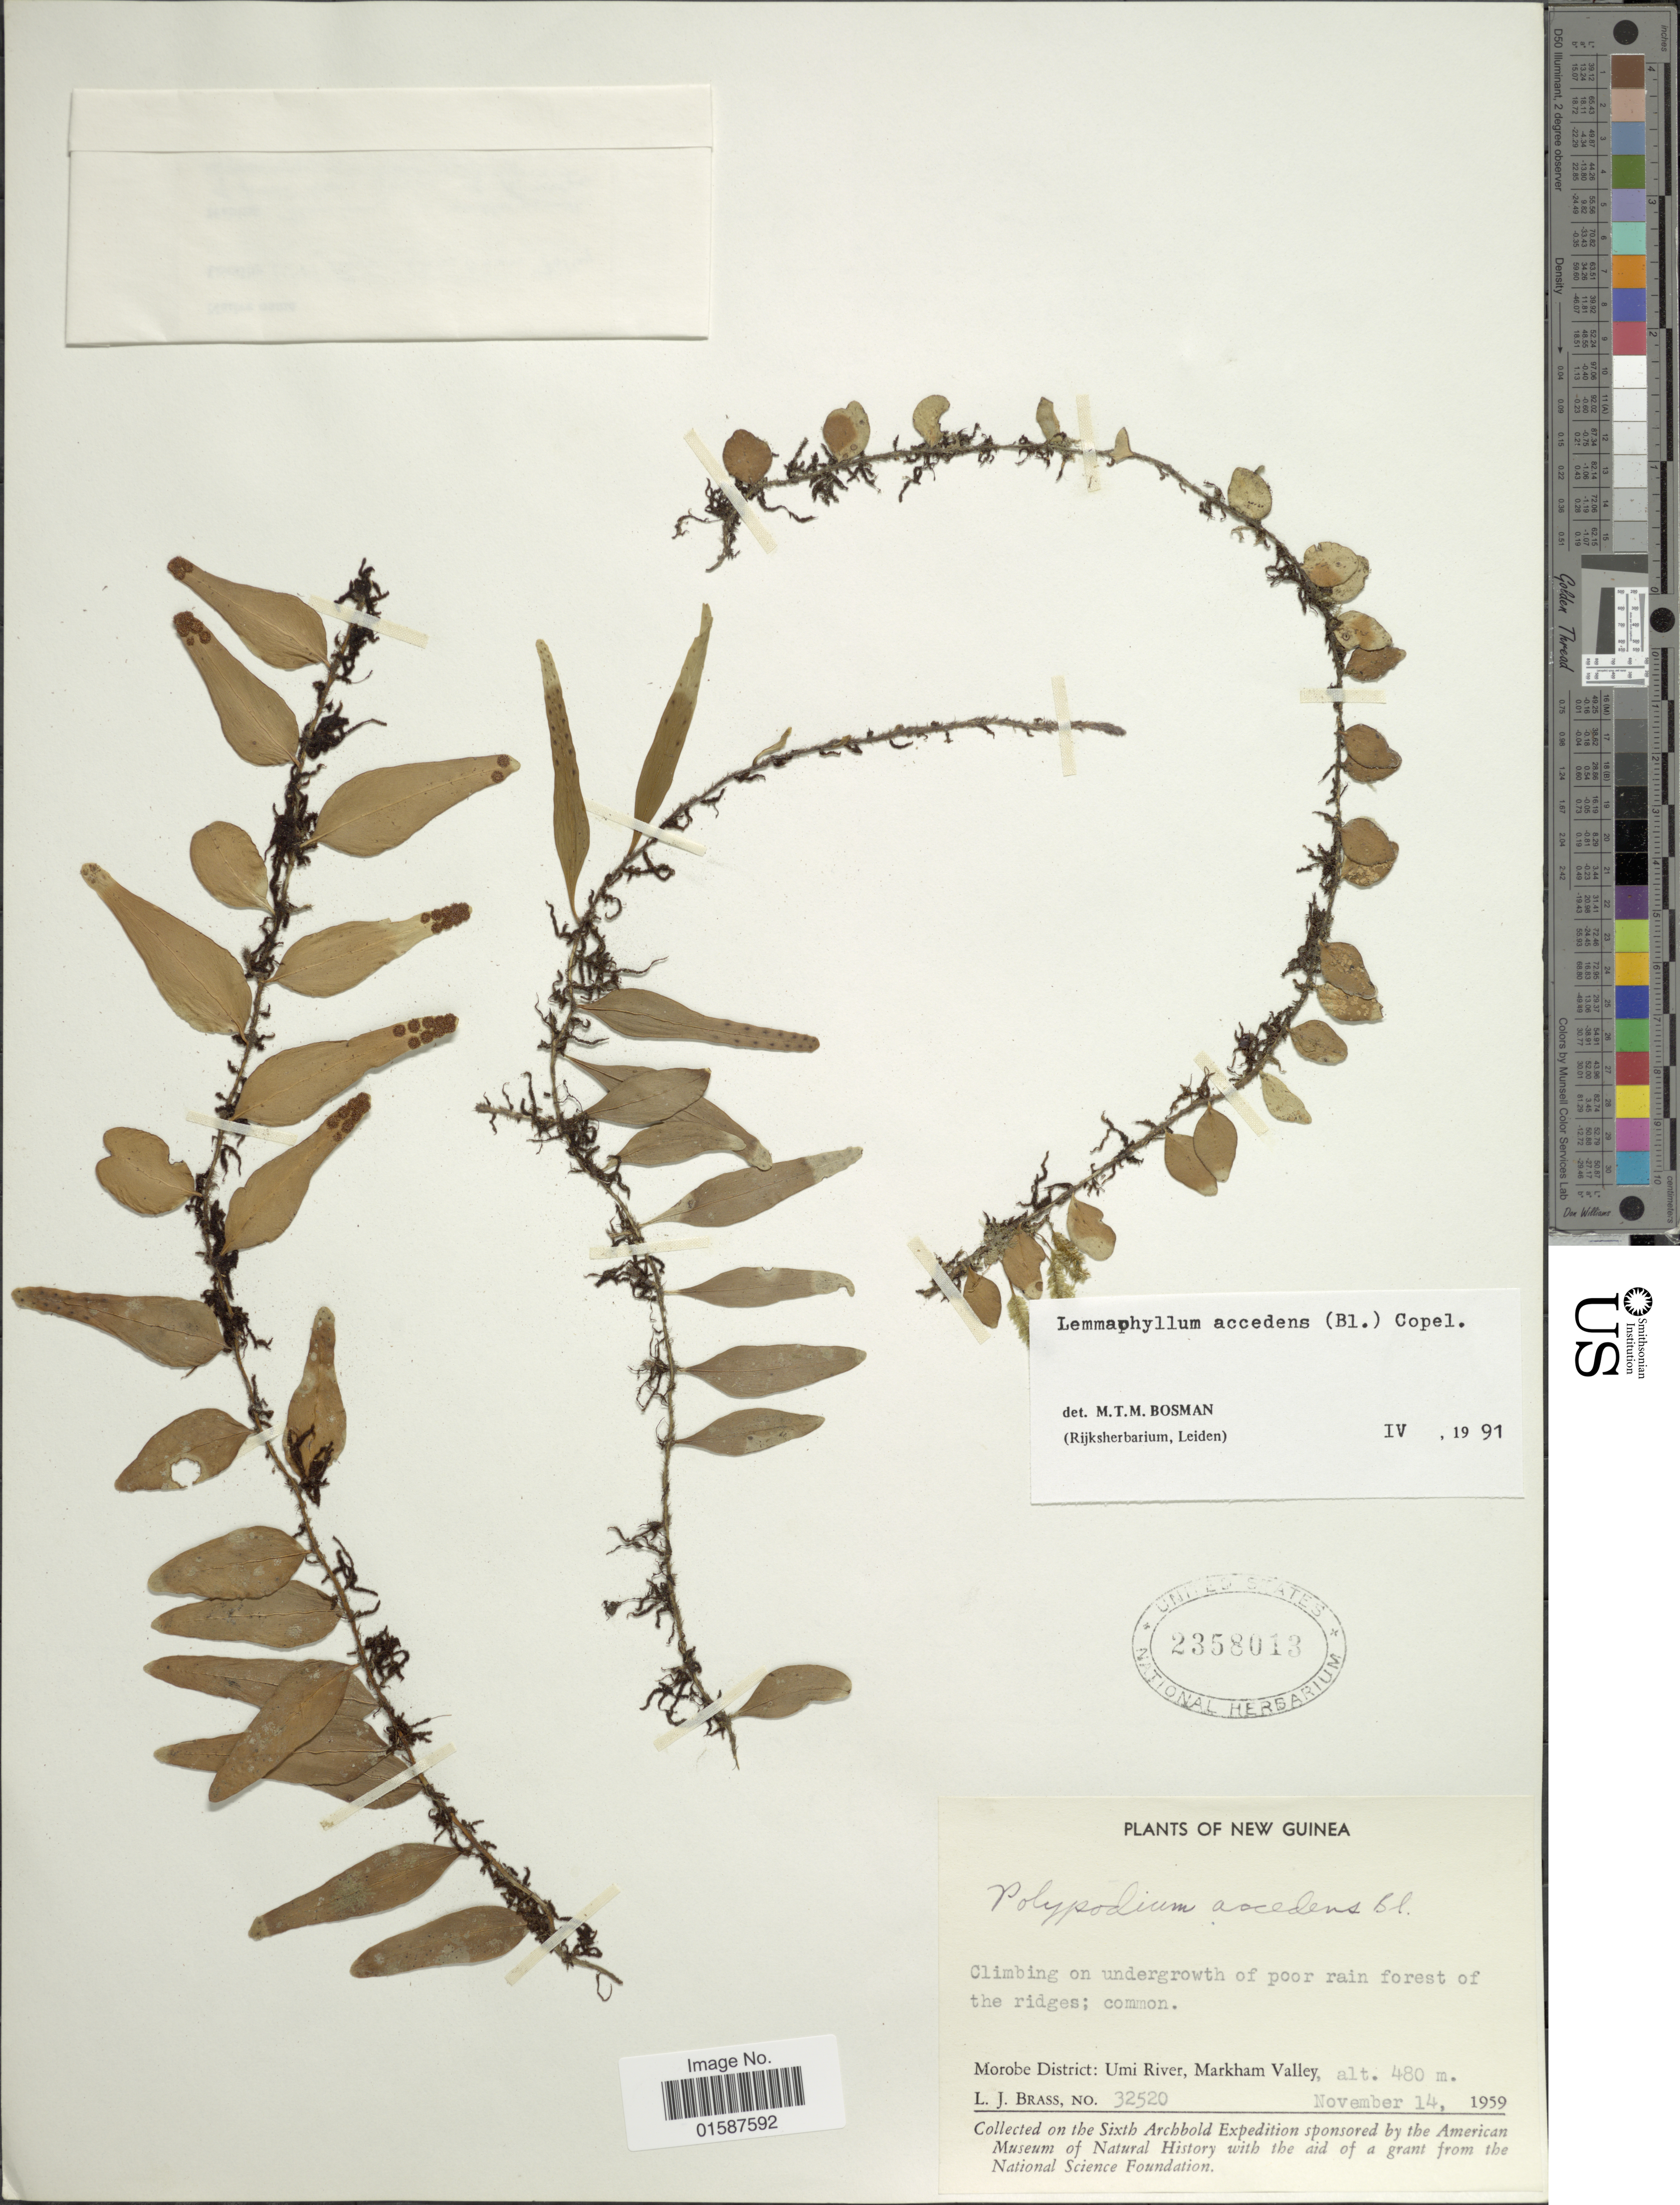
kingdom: Plantae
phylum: Tracheophyta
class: Polypodiopsida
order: Polypodiales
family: Polypodiaceae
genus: Lemmaphyllum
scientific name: Lemmaphyllum accedens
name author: (Blume) Donk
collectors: L. J. Brass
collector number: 32520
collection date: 1959-11-14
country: Papua New Guinea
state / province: Morobe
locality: Morobe District: Umi River, Markham Valley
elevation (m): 480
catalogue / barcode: US 2358013